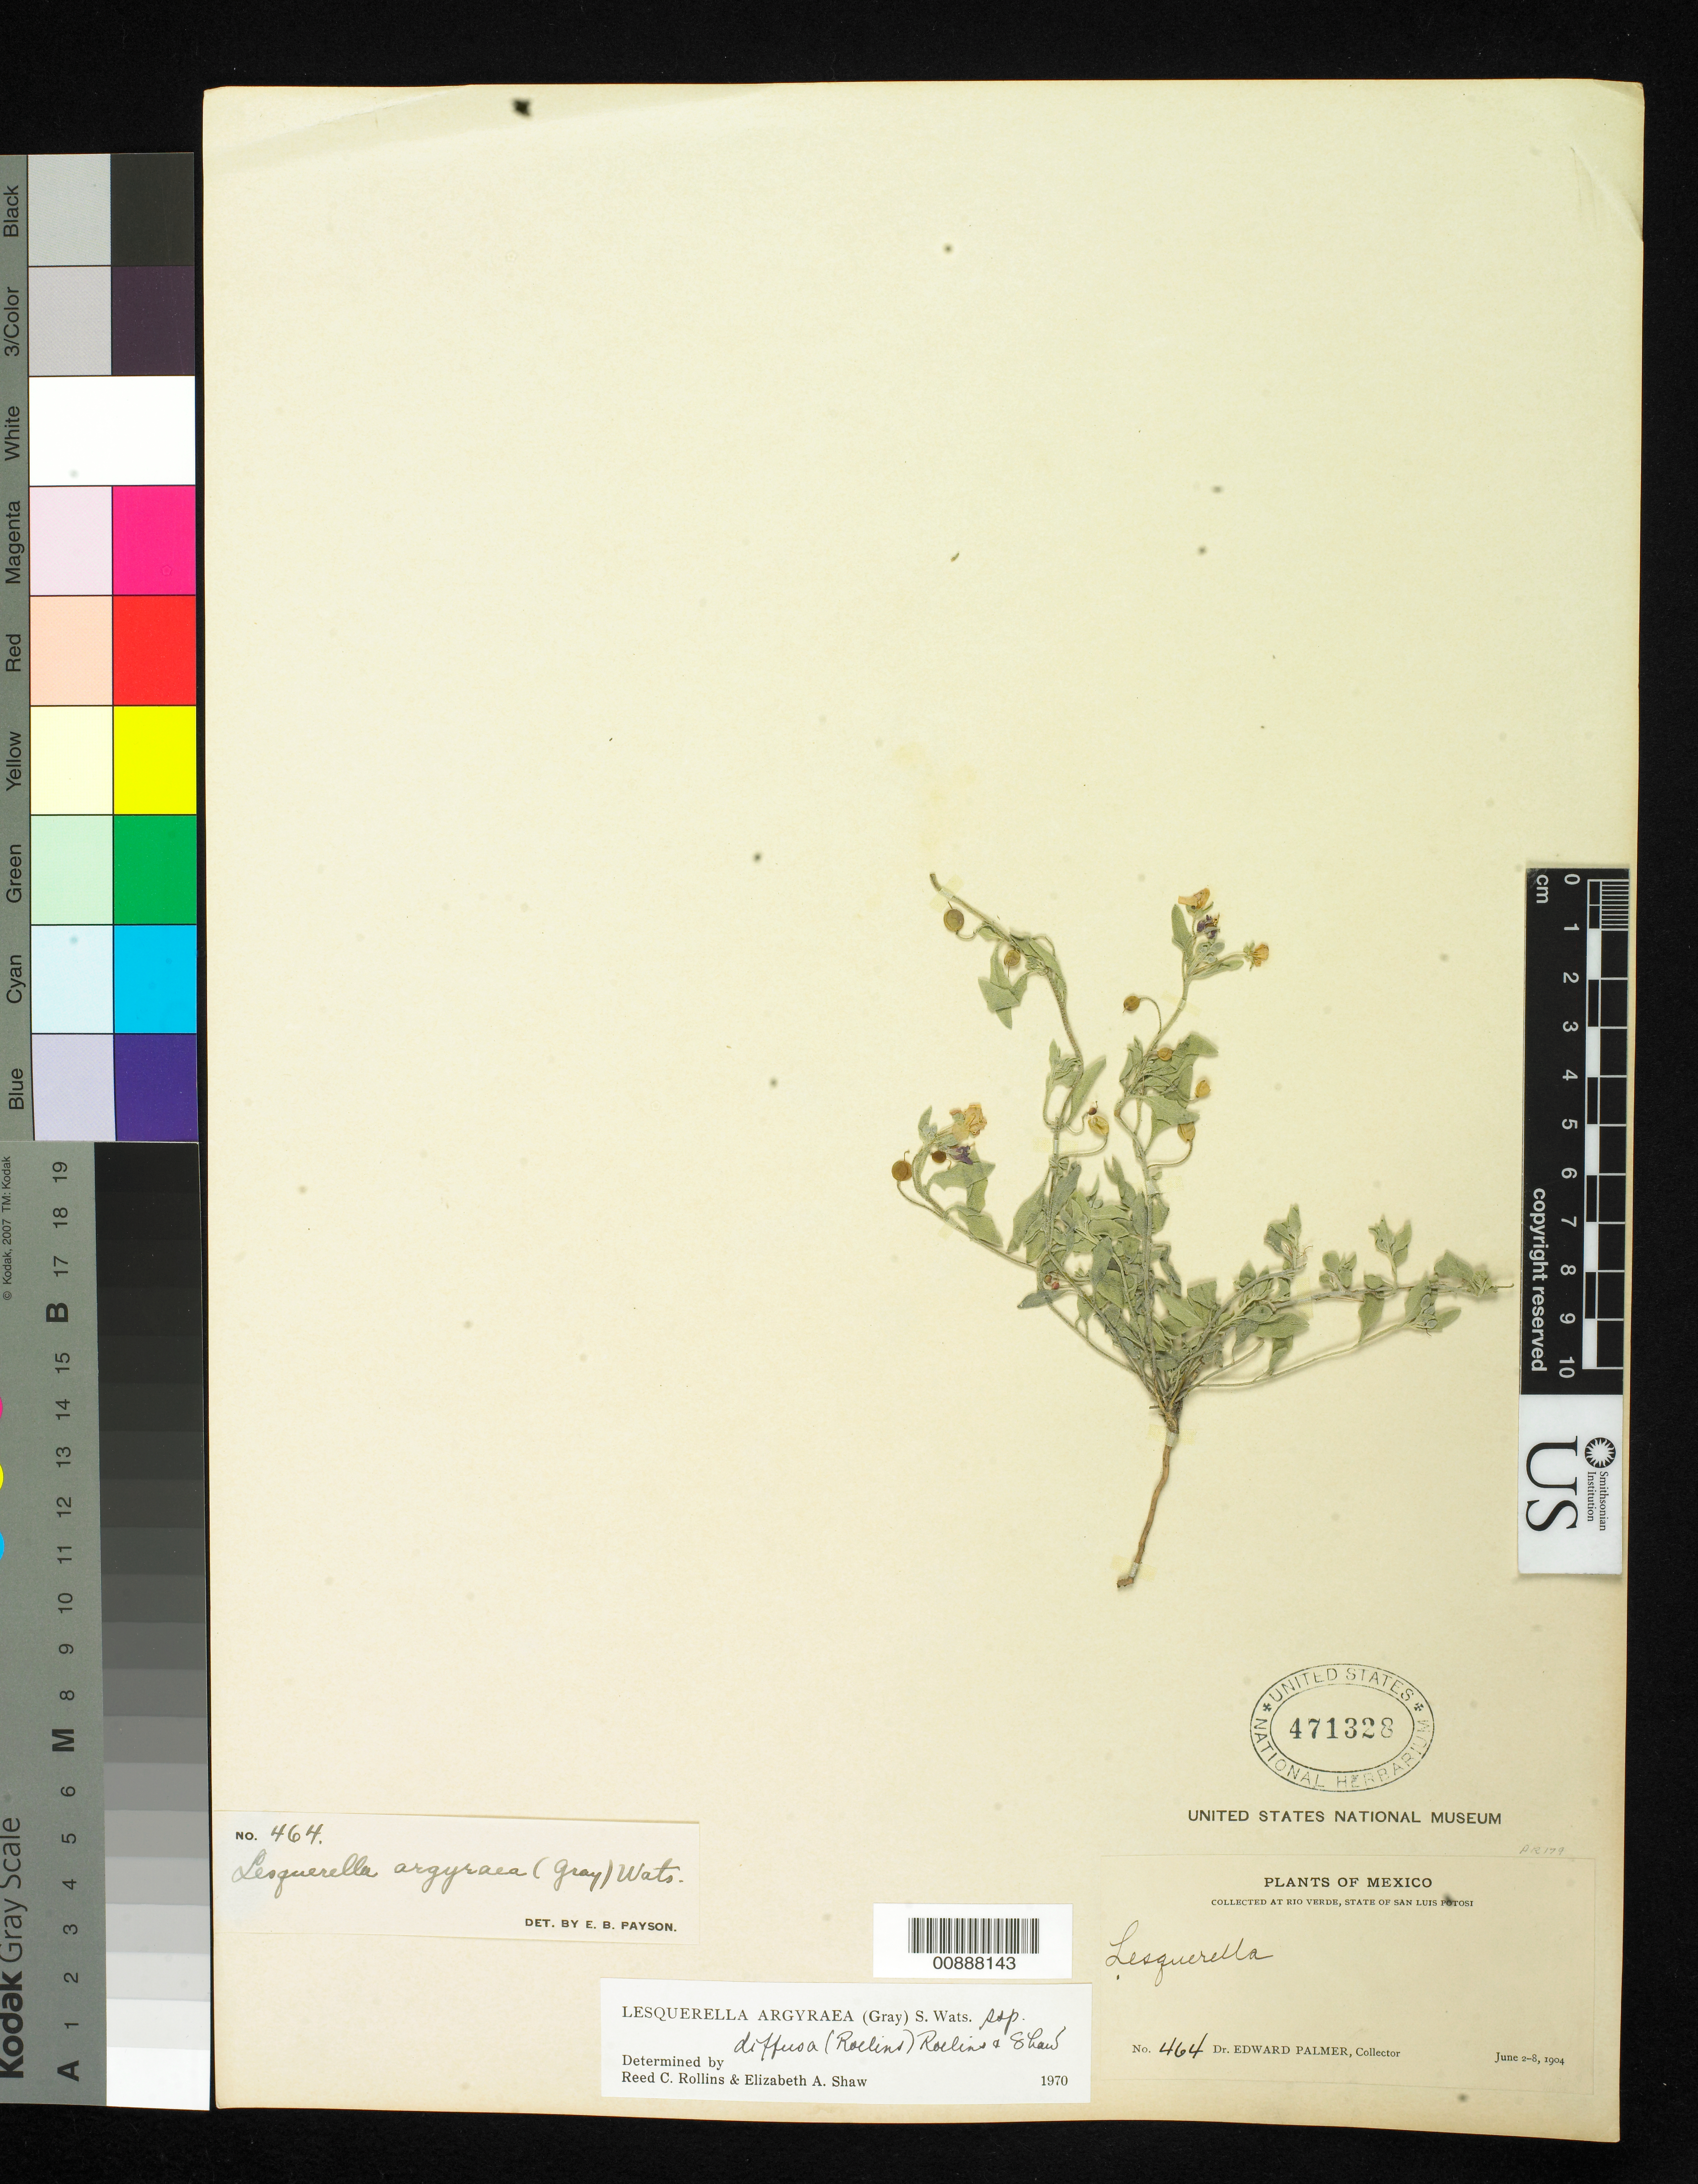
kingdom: Plantae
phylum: Tracheophyta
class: Magnoliopsida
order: Brassicales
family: Brassicaceae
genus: Lesquerella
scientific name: Lesquerella argyraea subsp. diffusa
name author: (Rollins) Rollins & E.A. Shaw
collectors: E. Palmer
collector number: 464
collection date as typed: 02 Jun 1904 to 08 Jun 1904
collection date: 1904-06-02/1904-06-08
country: Mexico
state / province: San Luis Potosí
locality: Río Verde, San Luis Potosí.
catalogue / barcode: US 471328